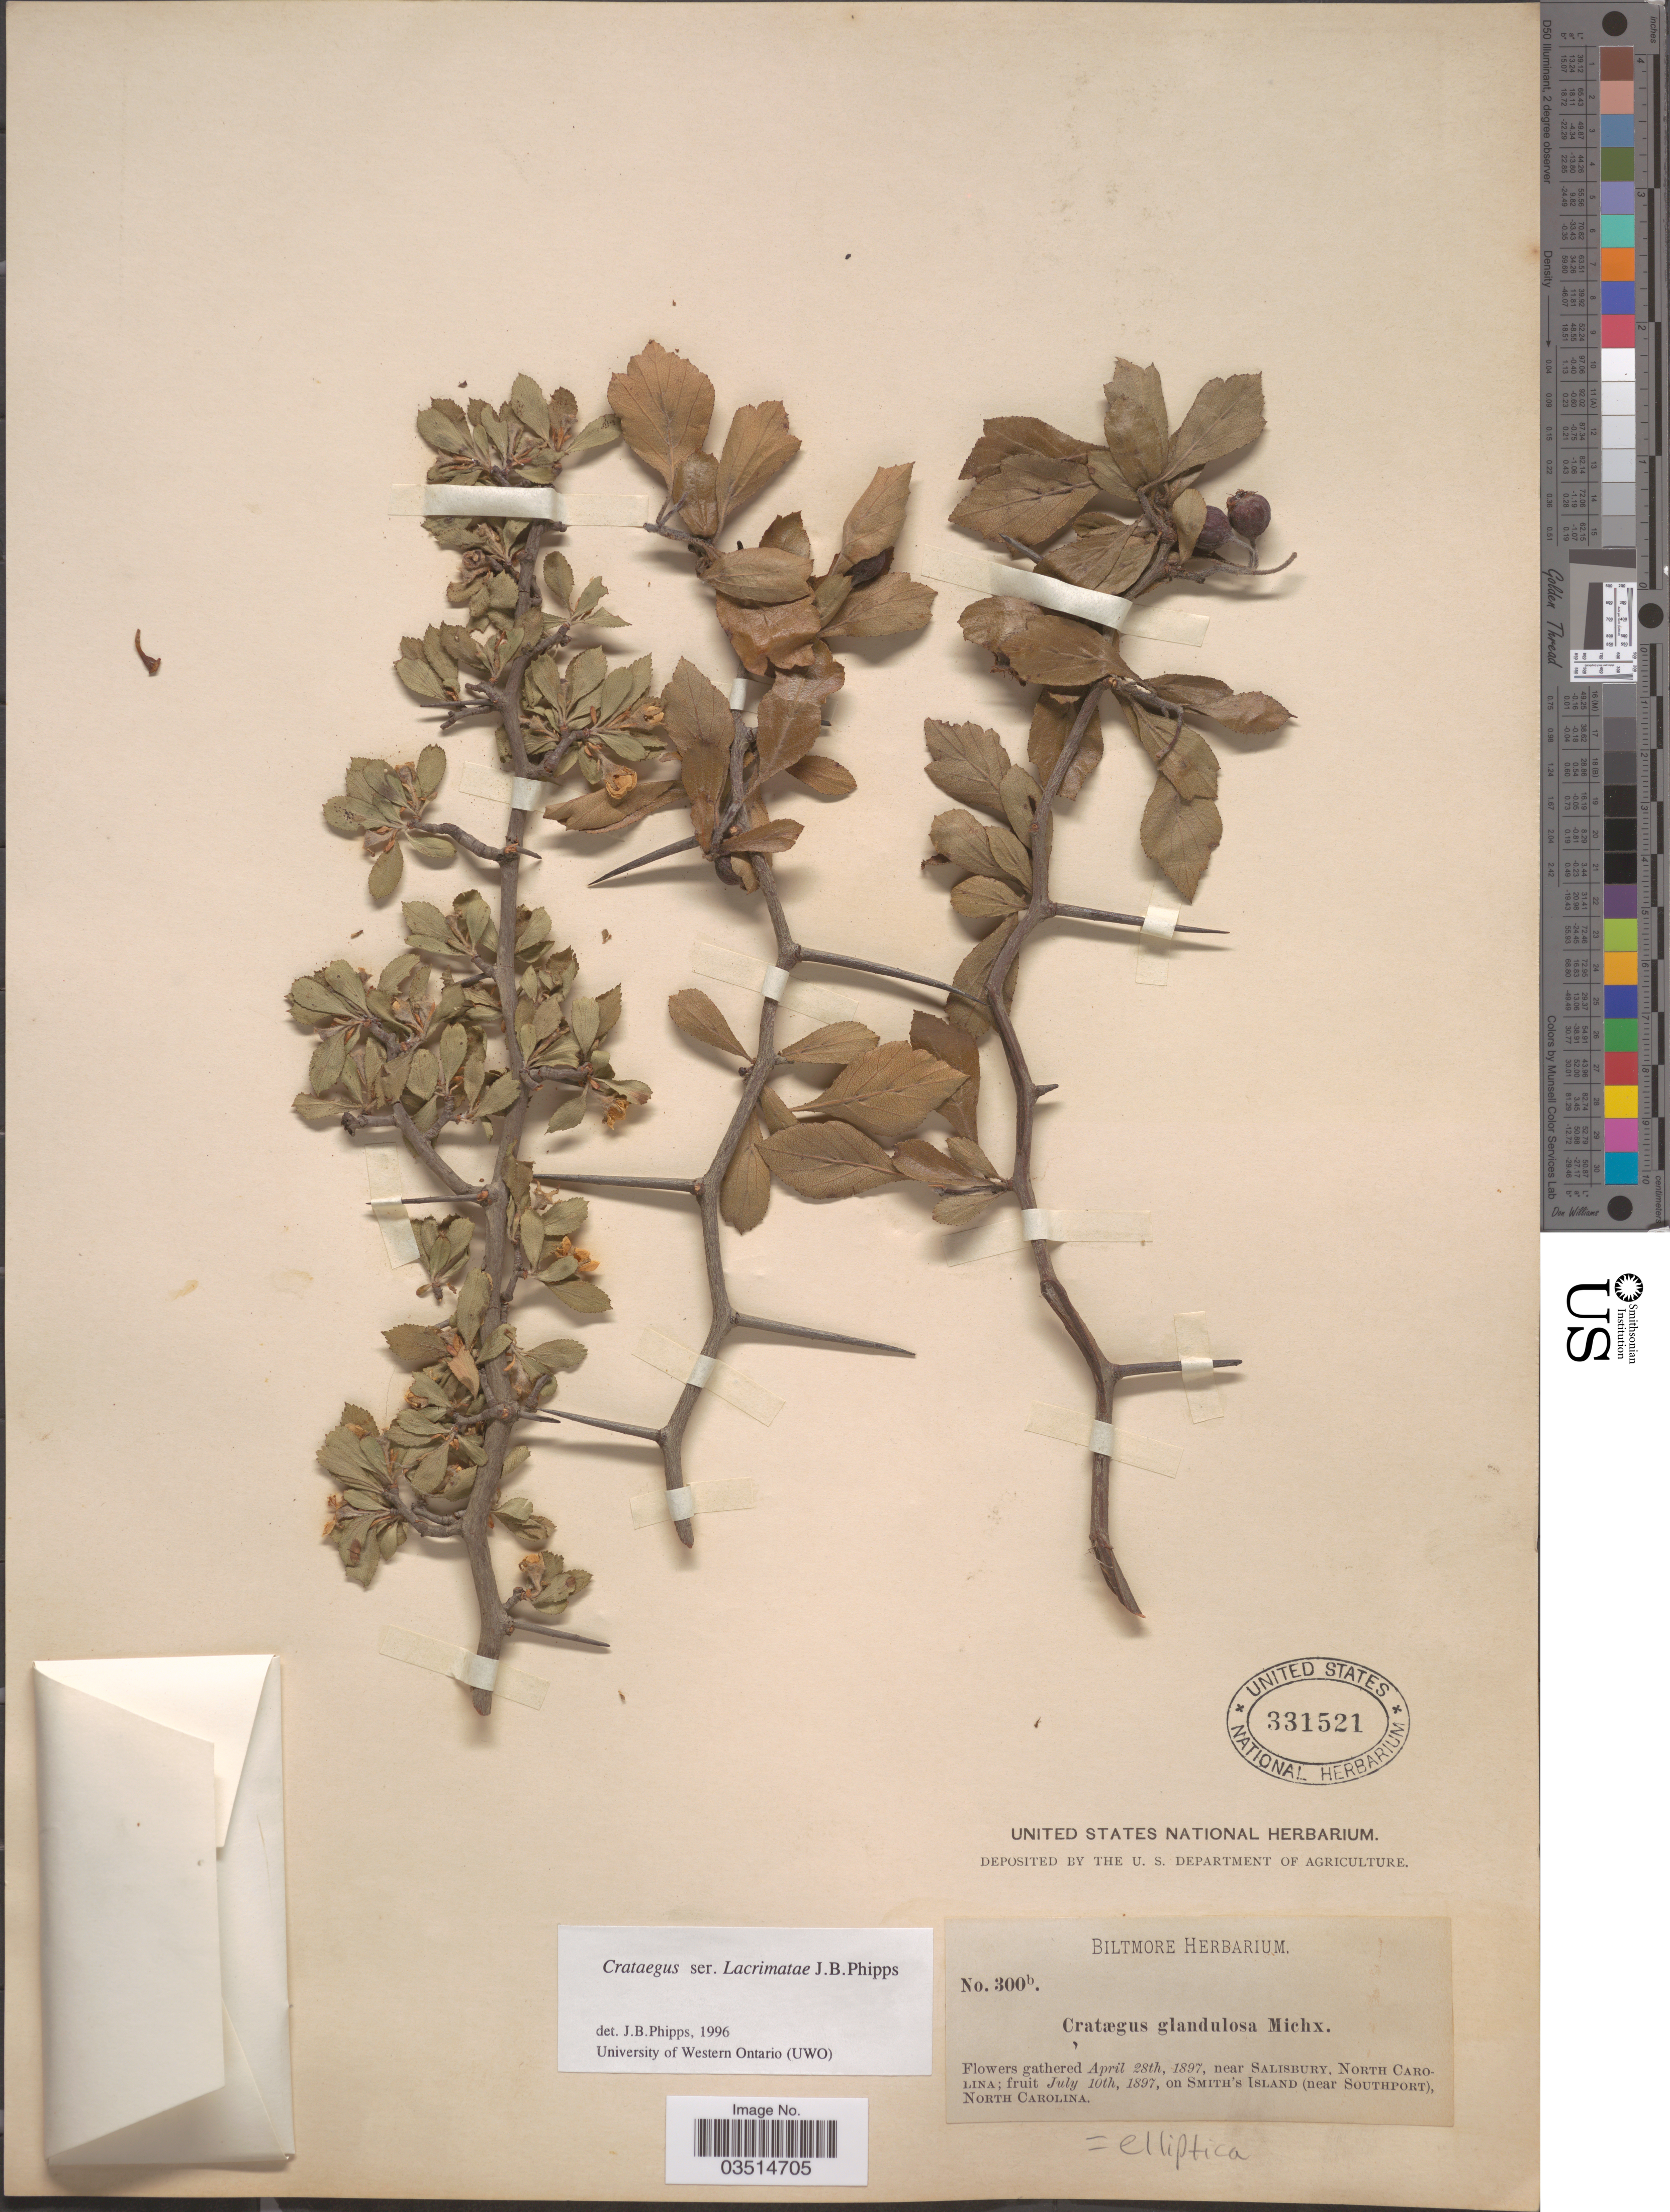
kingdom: Plantae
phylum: Tracheophyta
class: Magnoliopsida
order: Rosales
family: Rosaceae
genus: Crataegus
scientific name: Crataegus elliptica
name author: Elliott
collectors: ex herb. Biltmore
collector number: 300b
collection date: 1897-04-28/1897-07-10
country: United States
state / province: North Carolina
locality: Near Salisbury. On Smith's Island (near Southport).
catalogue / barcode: US 331521